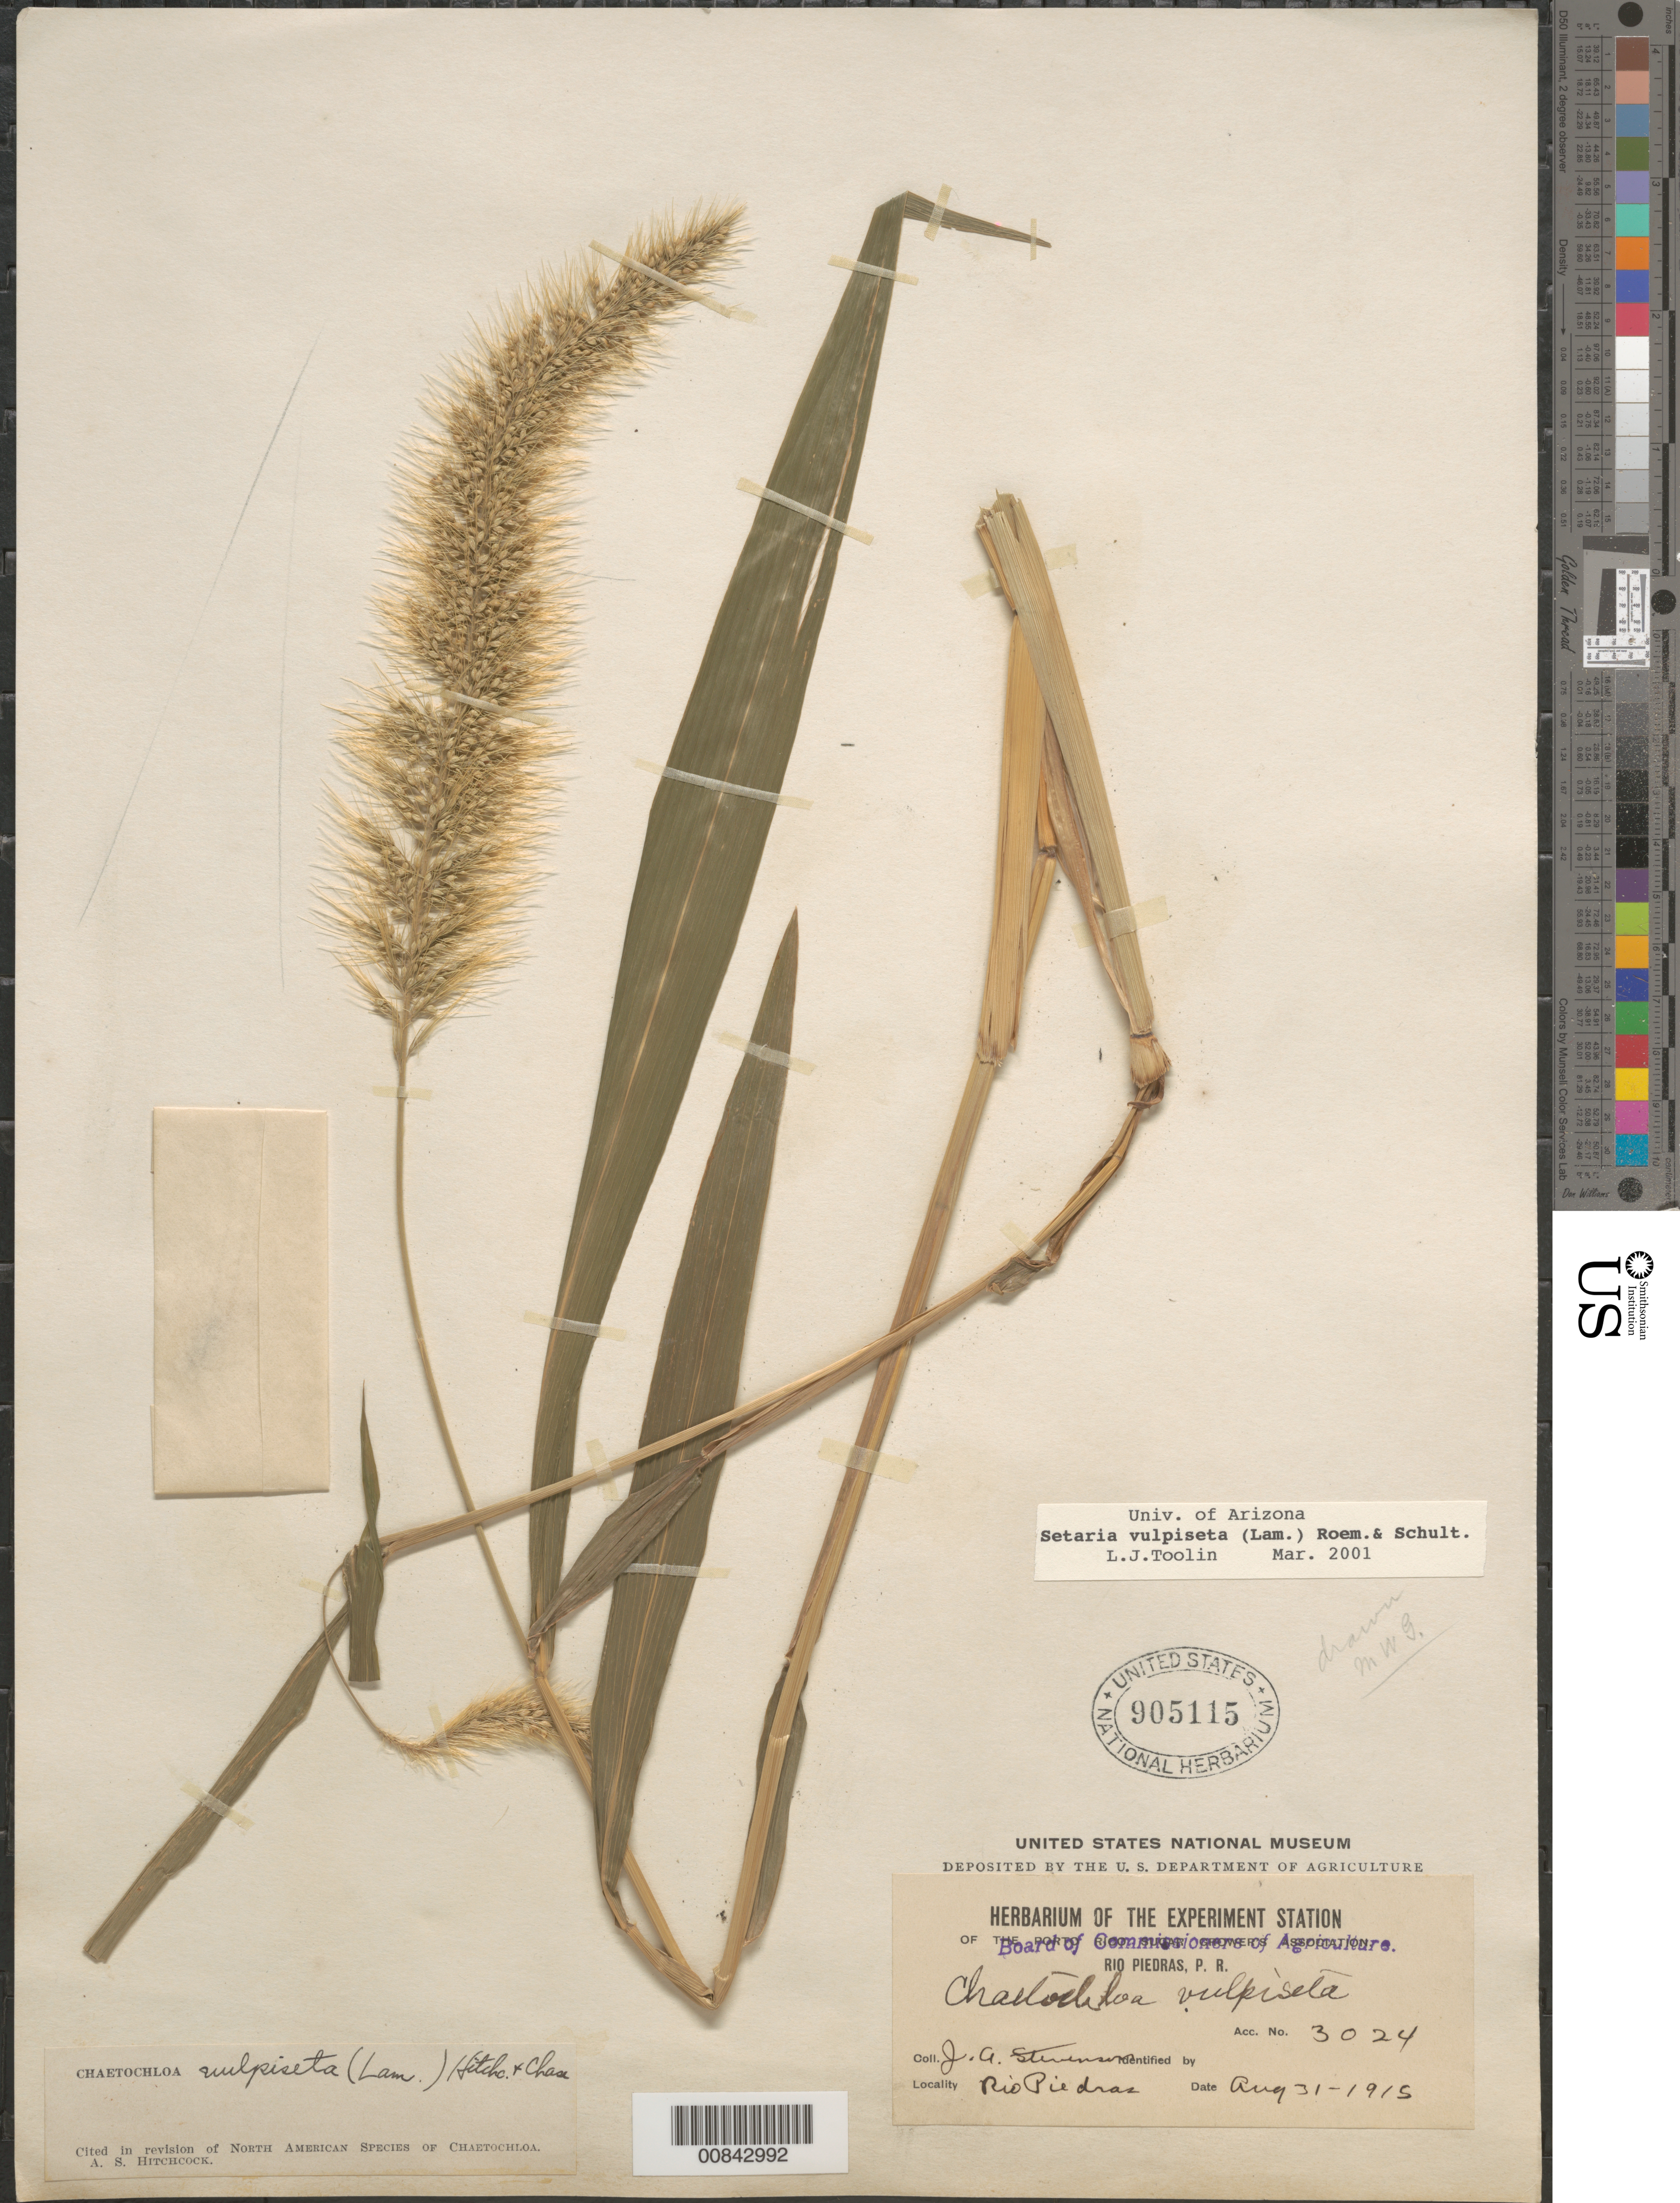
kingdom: Plantae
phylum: Tracheophyta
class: Liliopsida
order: Poales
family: Poaceae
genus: Setaria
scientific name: Setaria vulpiseta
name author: (Lam.) Roem. & Schult.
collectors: J. Stevenson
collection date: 1915-08-31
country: Puerto Rico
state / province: Rio Piedras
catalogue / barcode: US 905115